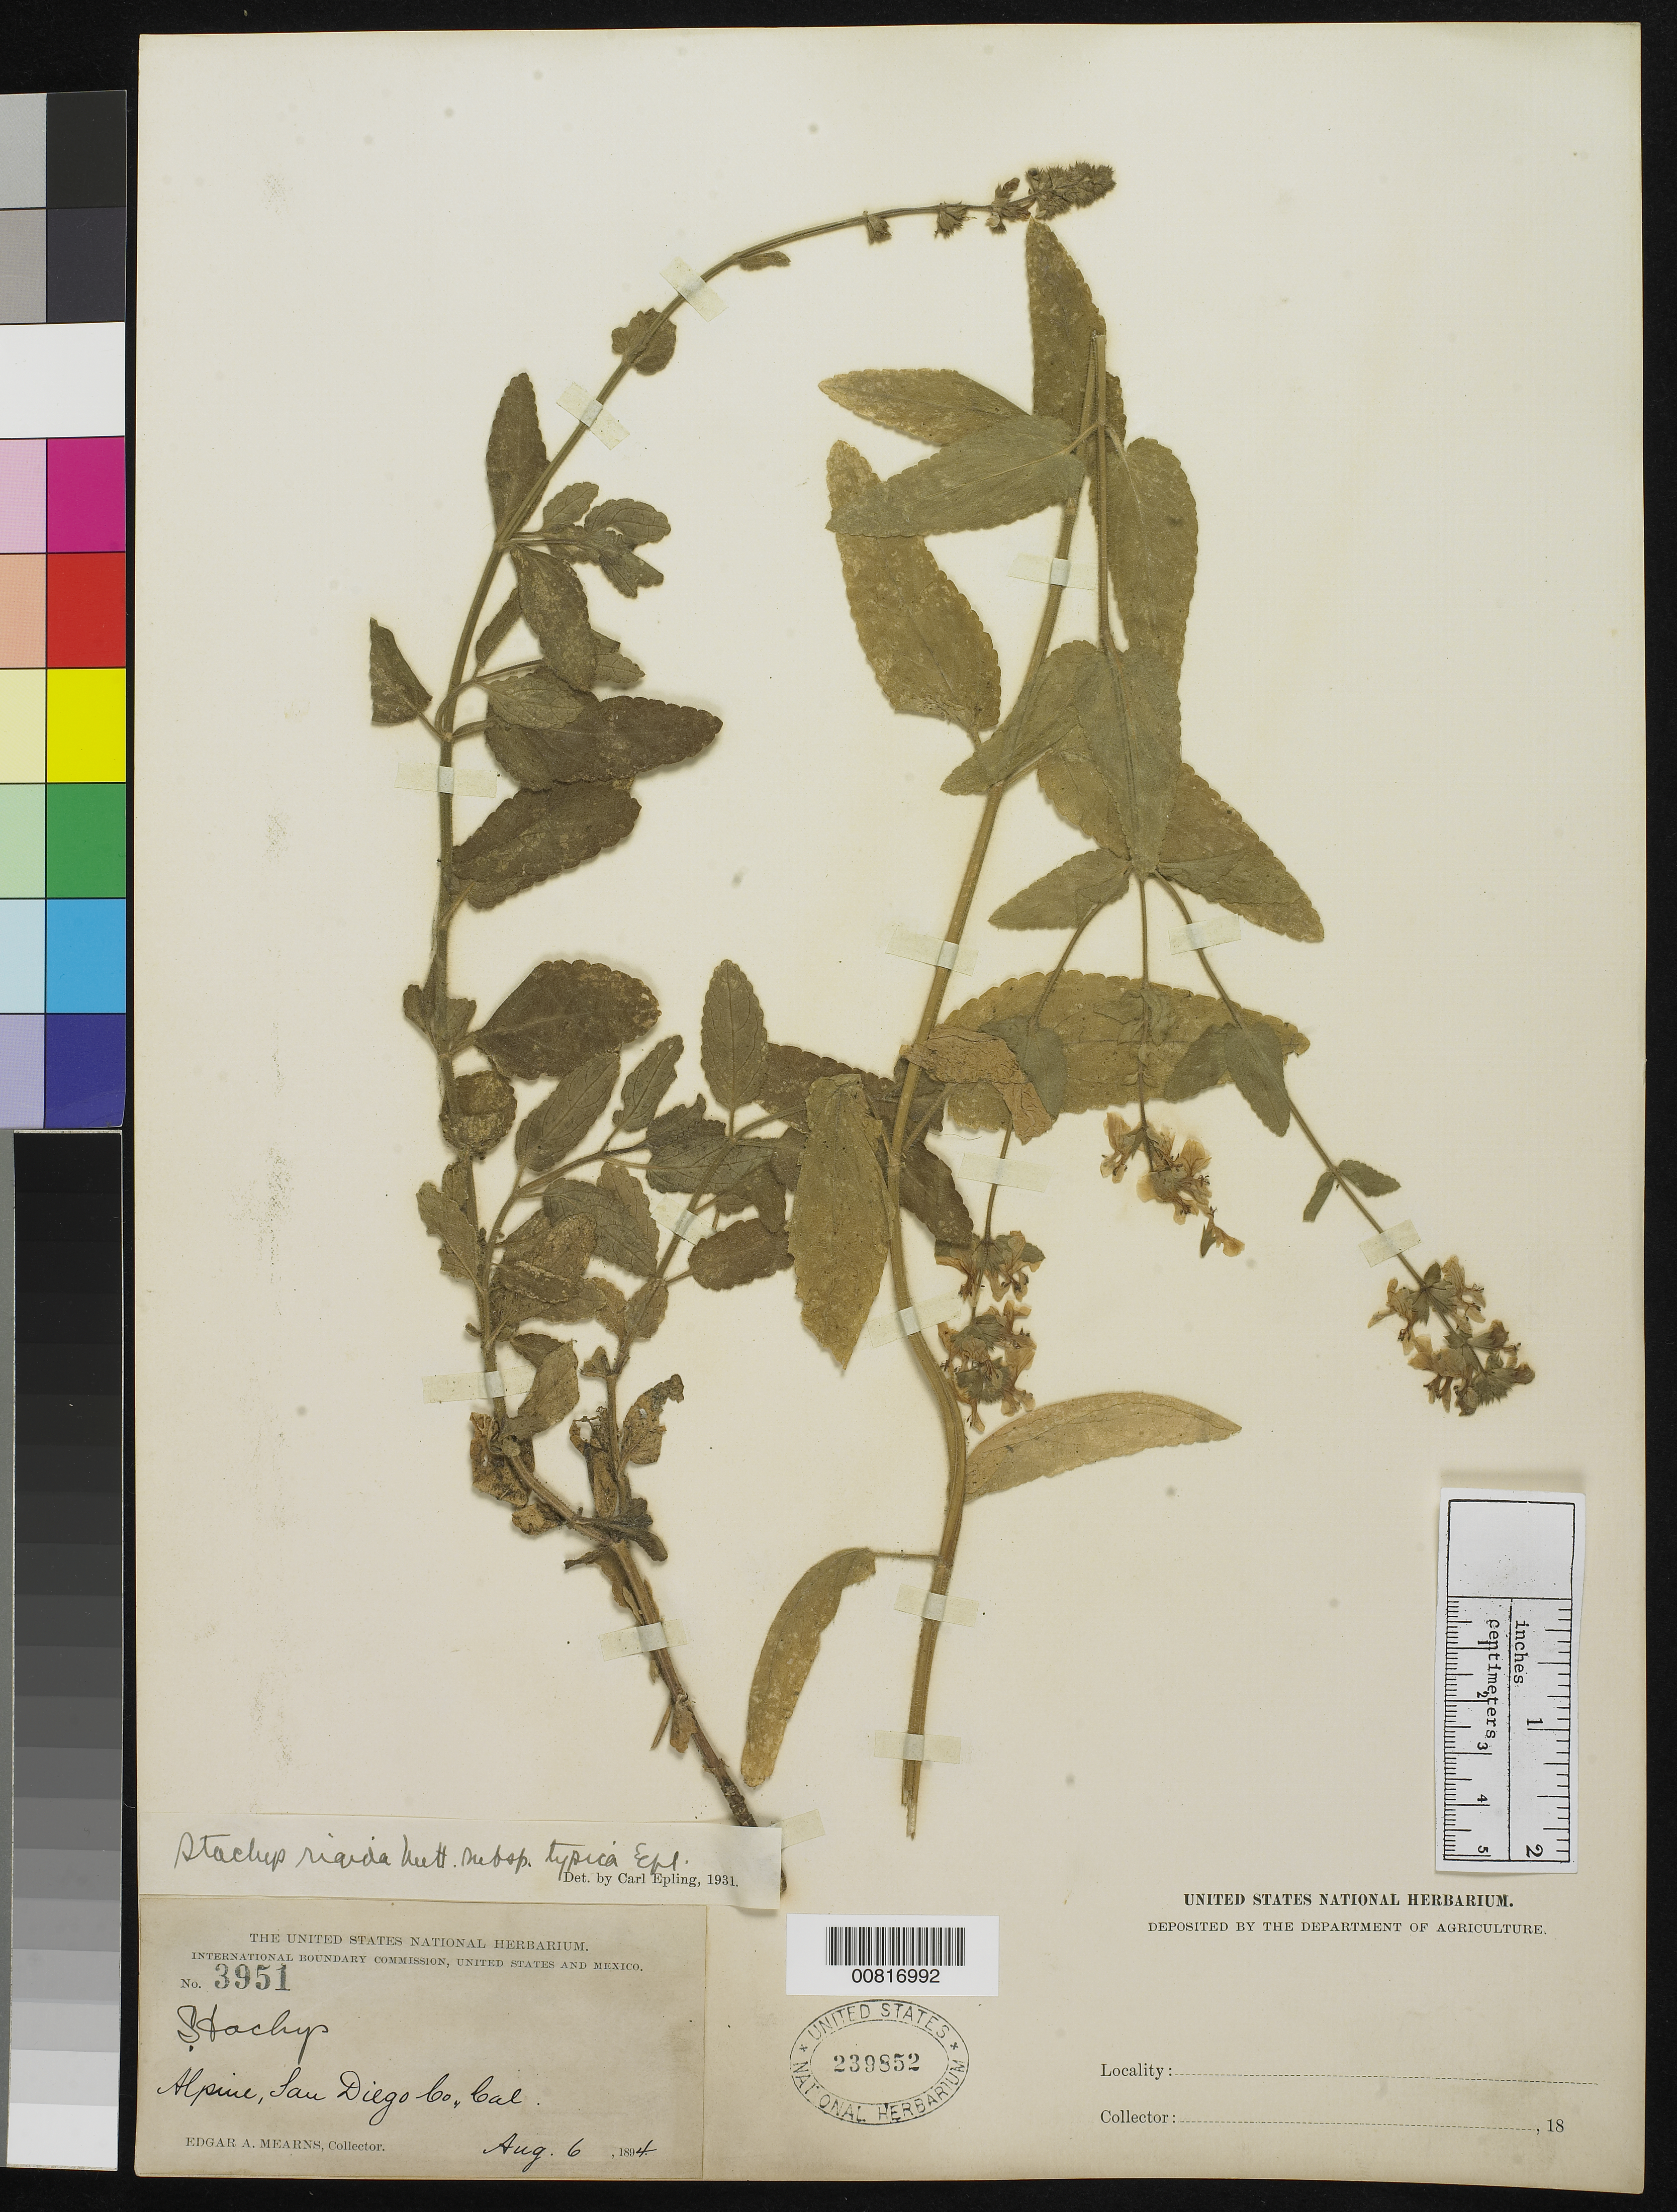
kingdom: Plantae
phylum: Tracheophyta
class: Magnoliopsida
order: Lamiales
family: Lamiaceae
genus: Stachys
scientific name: Stachys rigida subsp. typica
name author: Epling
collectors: E. A. Mearns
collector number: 3951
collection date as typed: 06 Aug 1894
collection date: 1894-08-06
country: United States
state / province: California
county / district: San Diego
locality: Alpine, San Diego County, California.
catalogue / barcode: US 239852